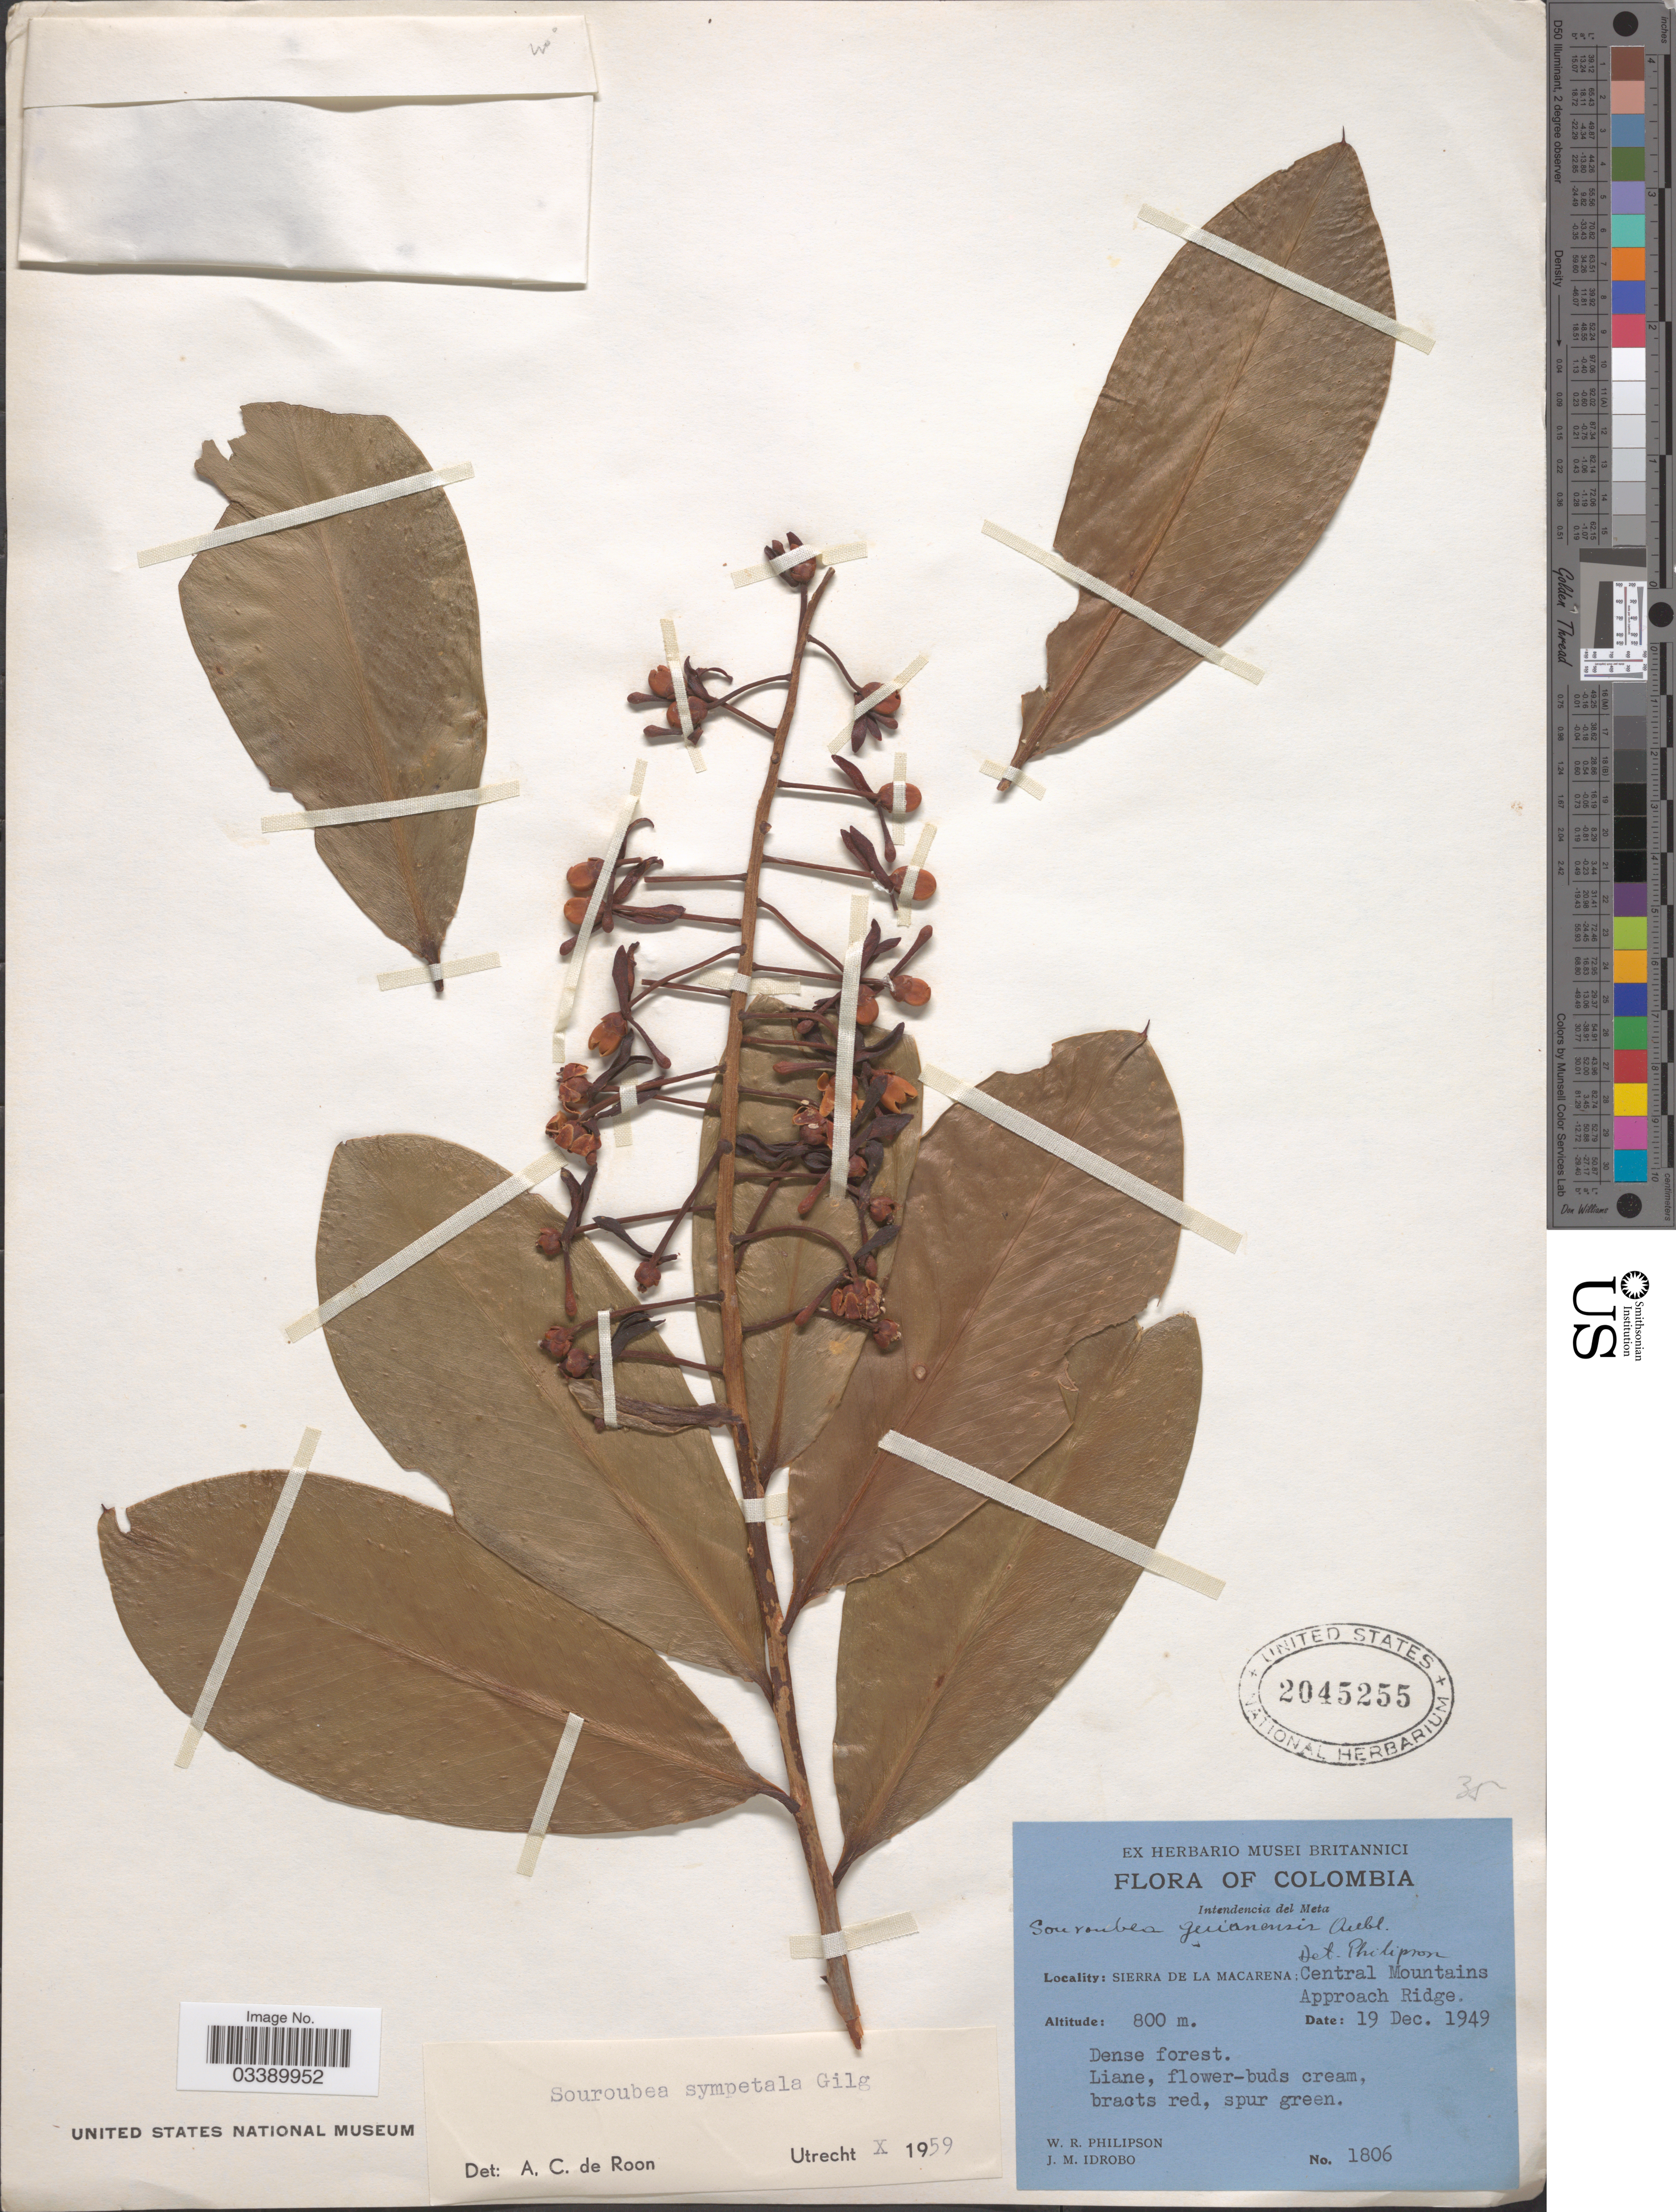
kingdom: Plantae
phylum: Tracheophyta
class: Magnoliopsida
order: Ericales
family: Marcgraviaceae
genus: Souroubea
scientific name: Souroubea sympetala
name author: Gilg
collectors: W. R. Philipson & J. M. Idrobo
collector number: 1806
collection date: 1949-12-19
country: Colombia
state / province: Meta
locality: Intendencia del Meta. Sierra de La Macarena: Central Mountains Approach Ridge.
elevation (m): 800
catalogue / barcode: US 2045255